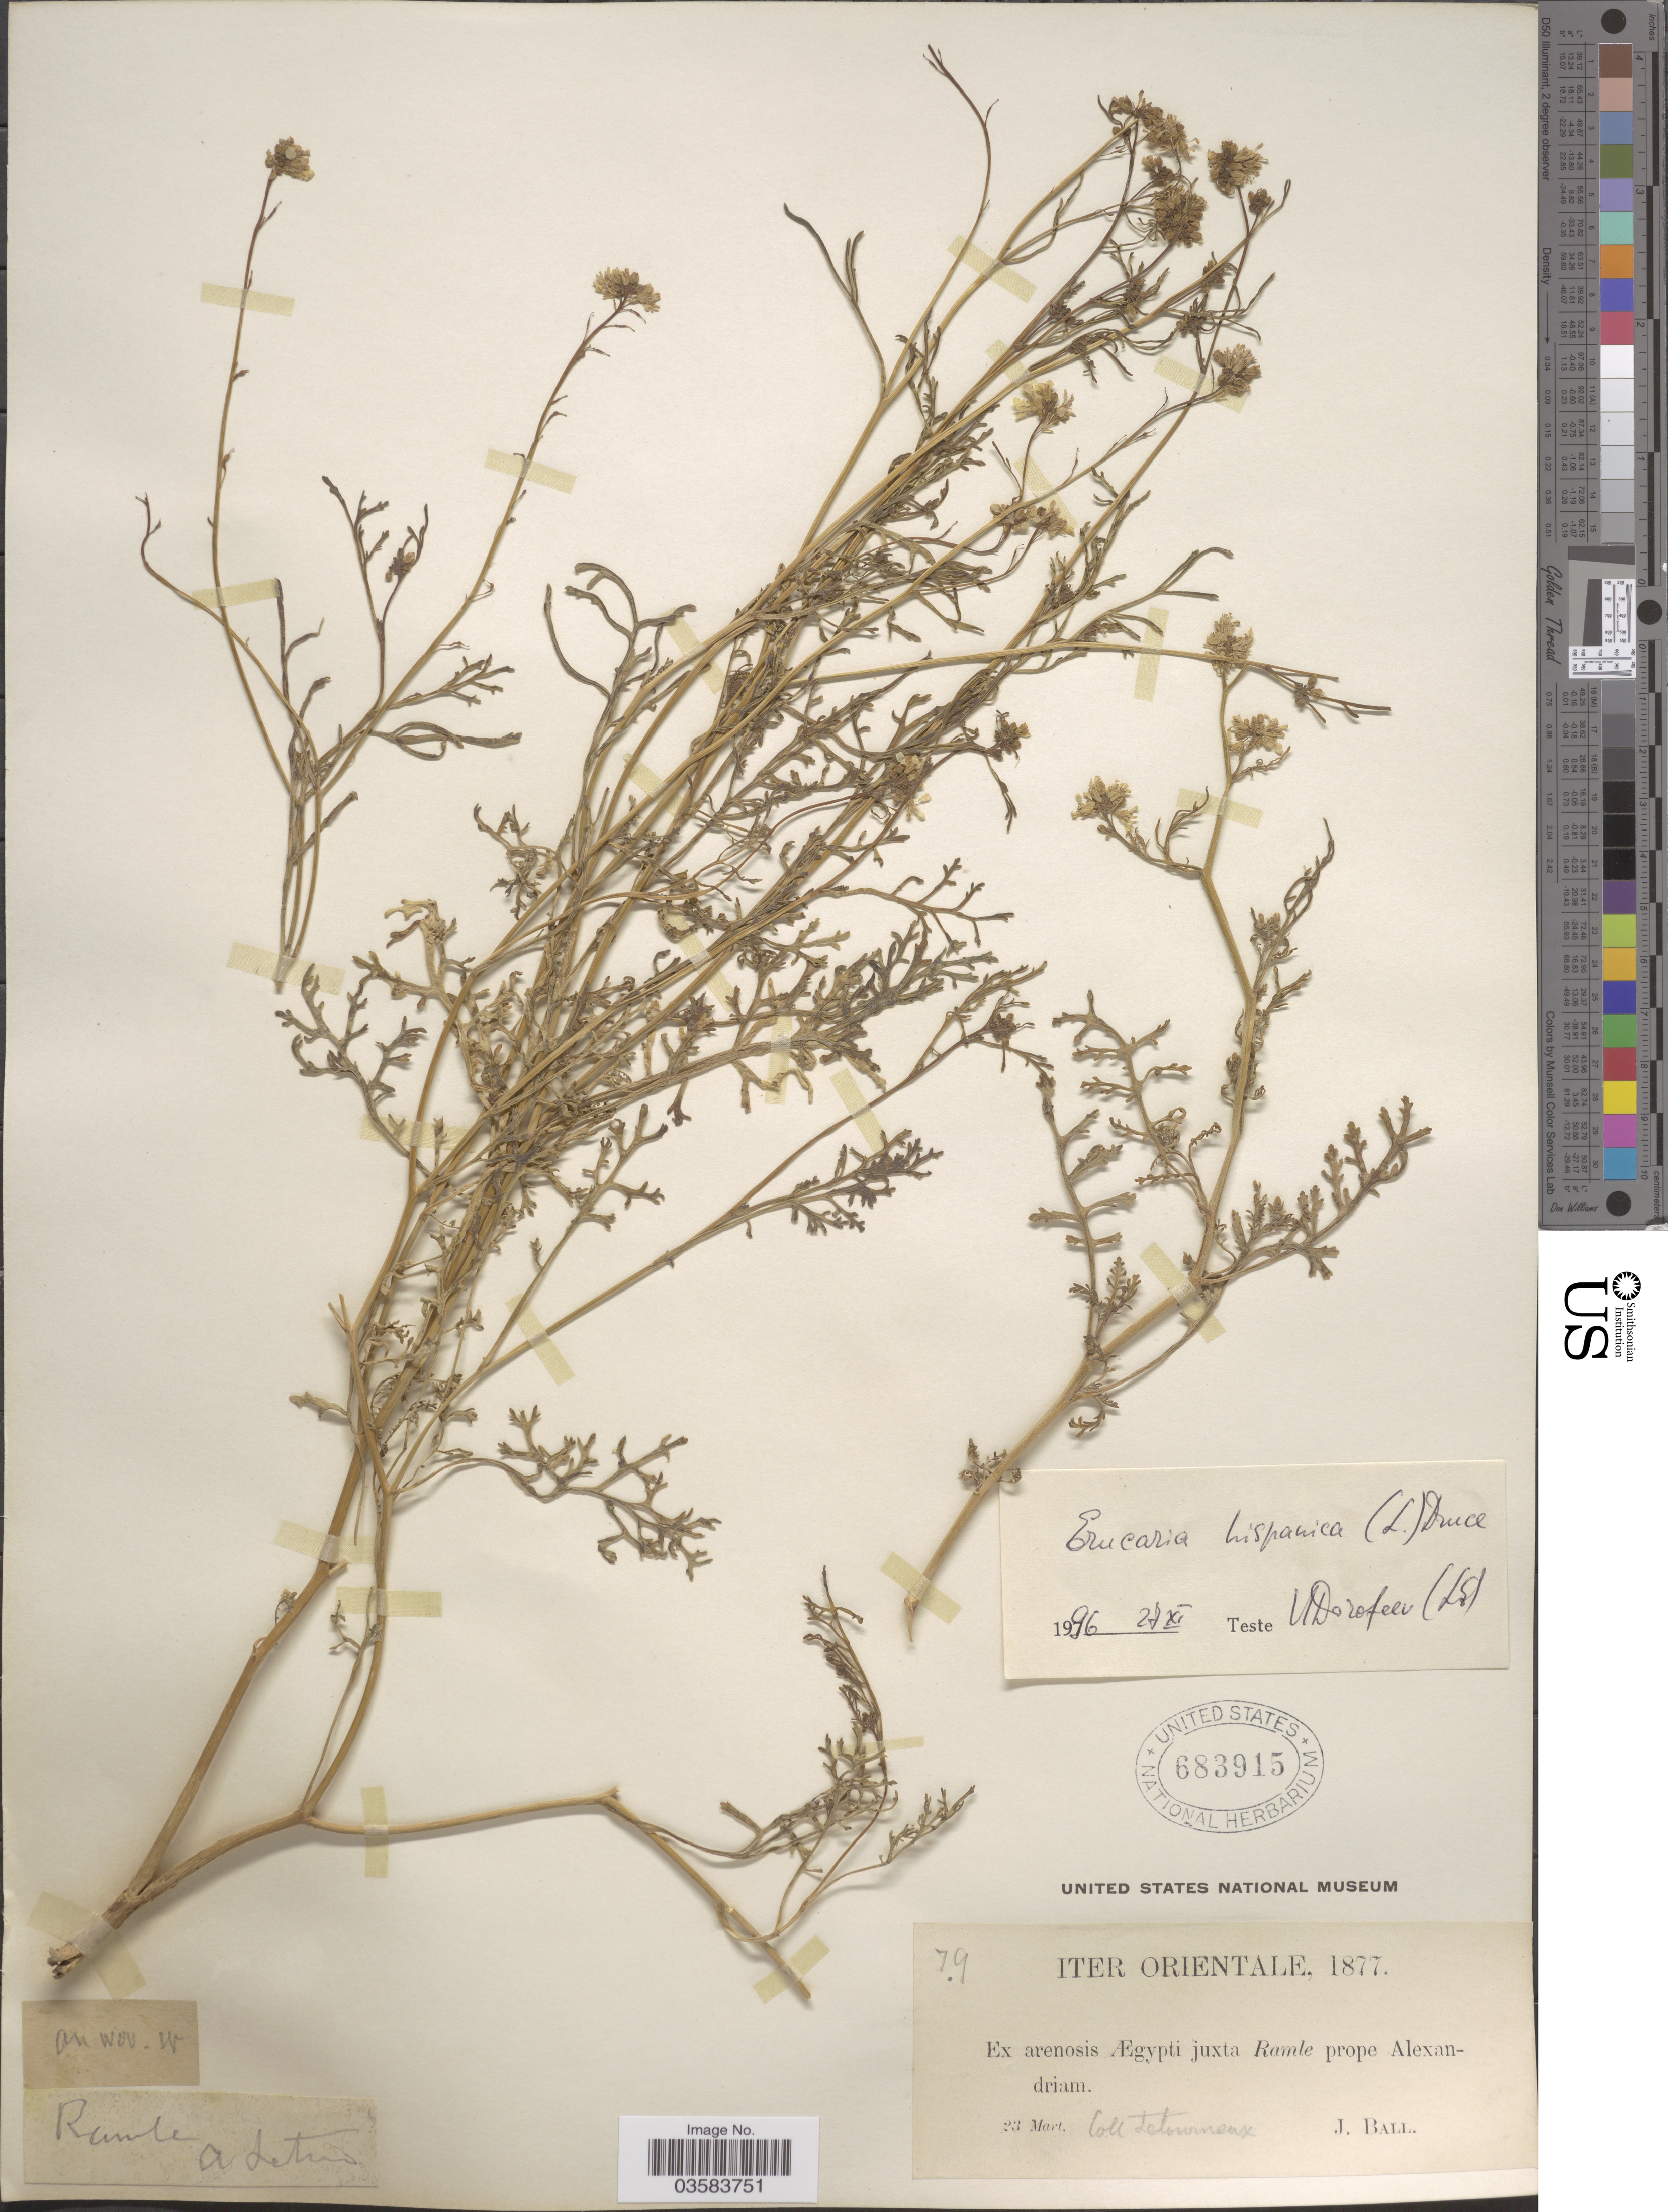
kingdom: Plantae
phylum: Tracheophyta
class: Magnoliopsida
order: Brassicales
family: Brassicaceae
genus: Erucaria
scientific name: Erucaria hispanica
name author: Druce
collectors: J. Ball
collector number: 79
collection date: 1877-03-23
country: Egypt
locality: Iter Orientale. Ex arenosis Ægypti juxta Ramle prope Alexandriam. Coll Letourneaux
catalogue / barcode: US 683915